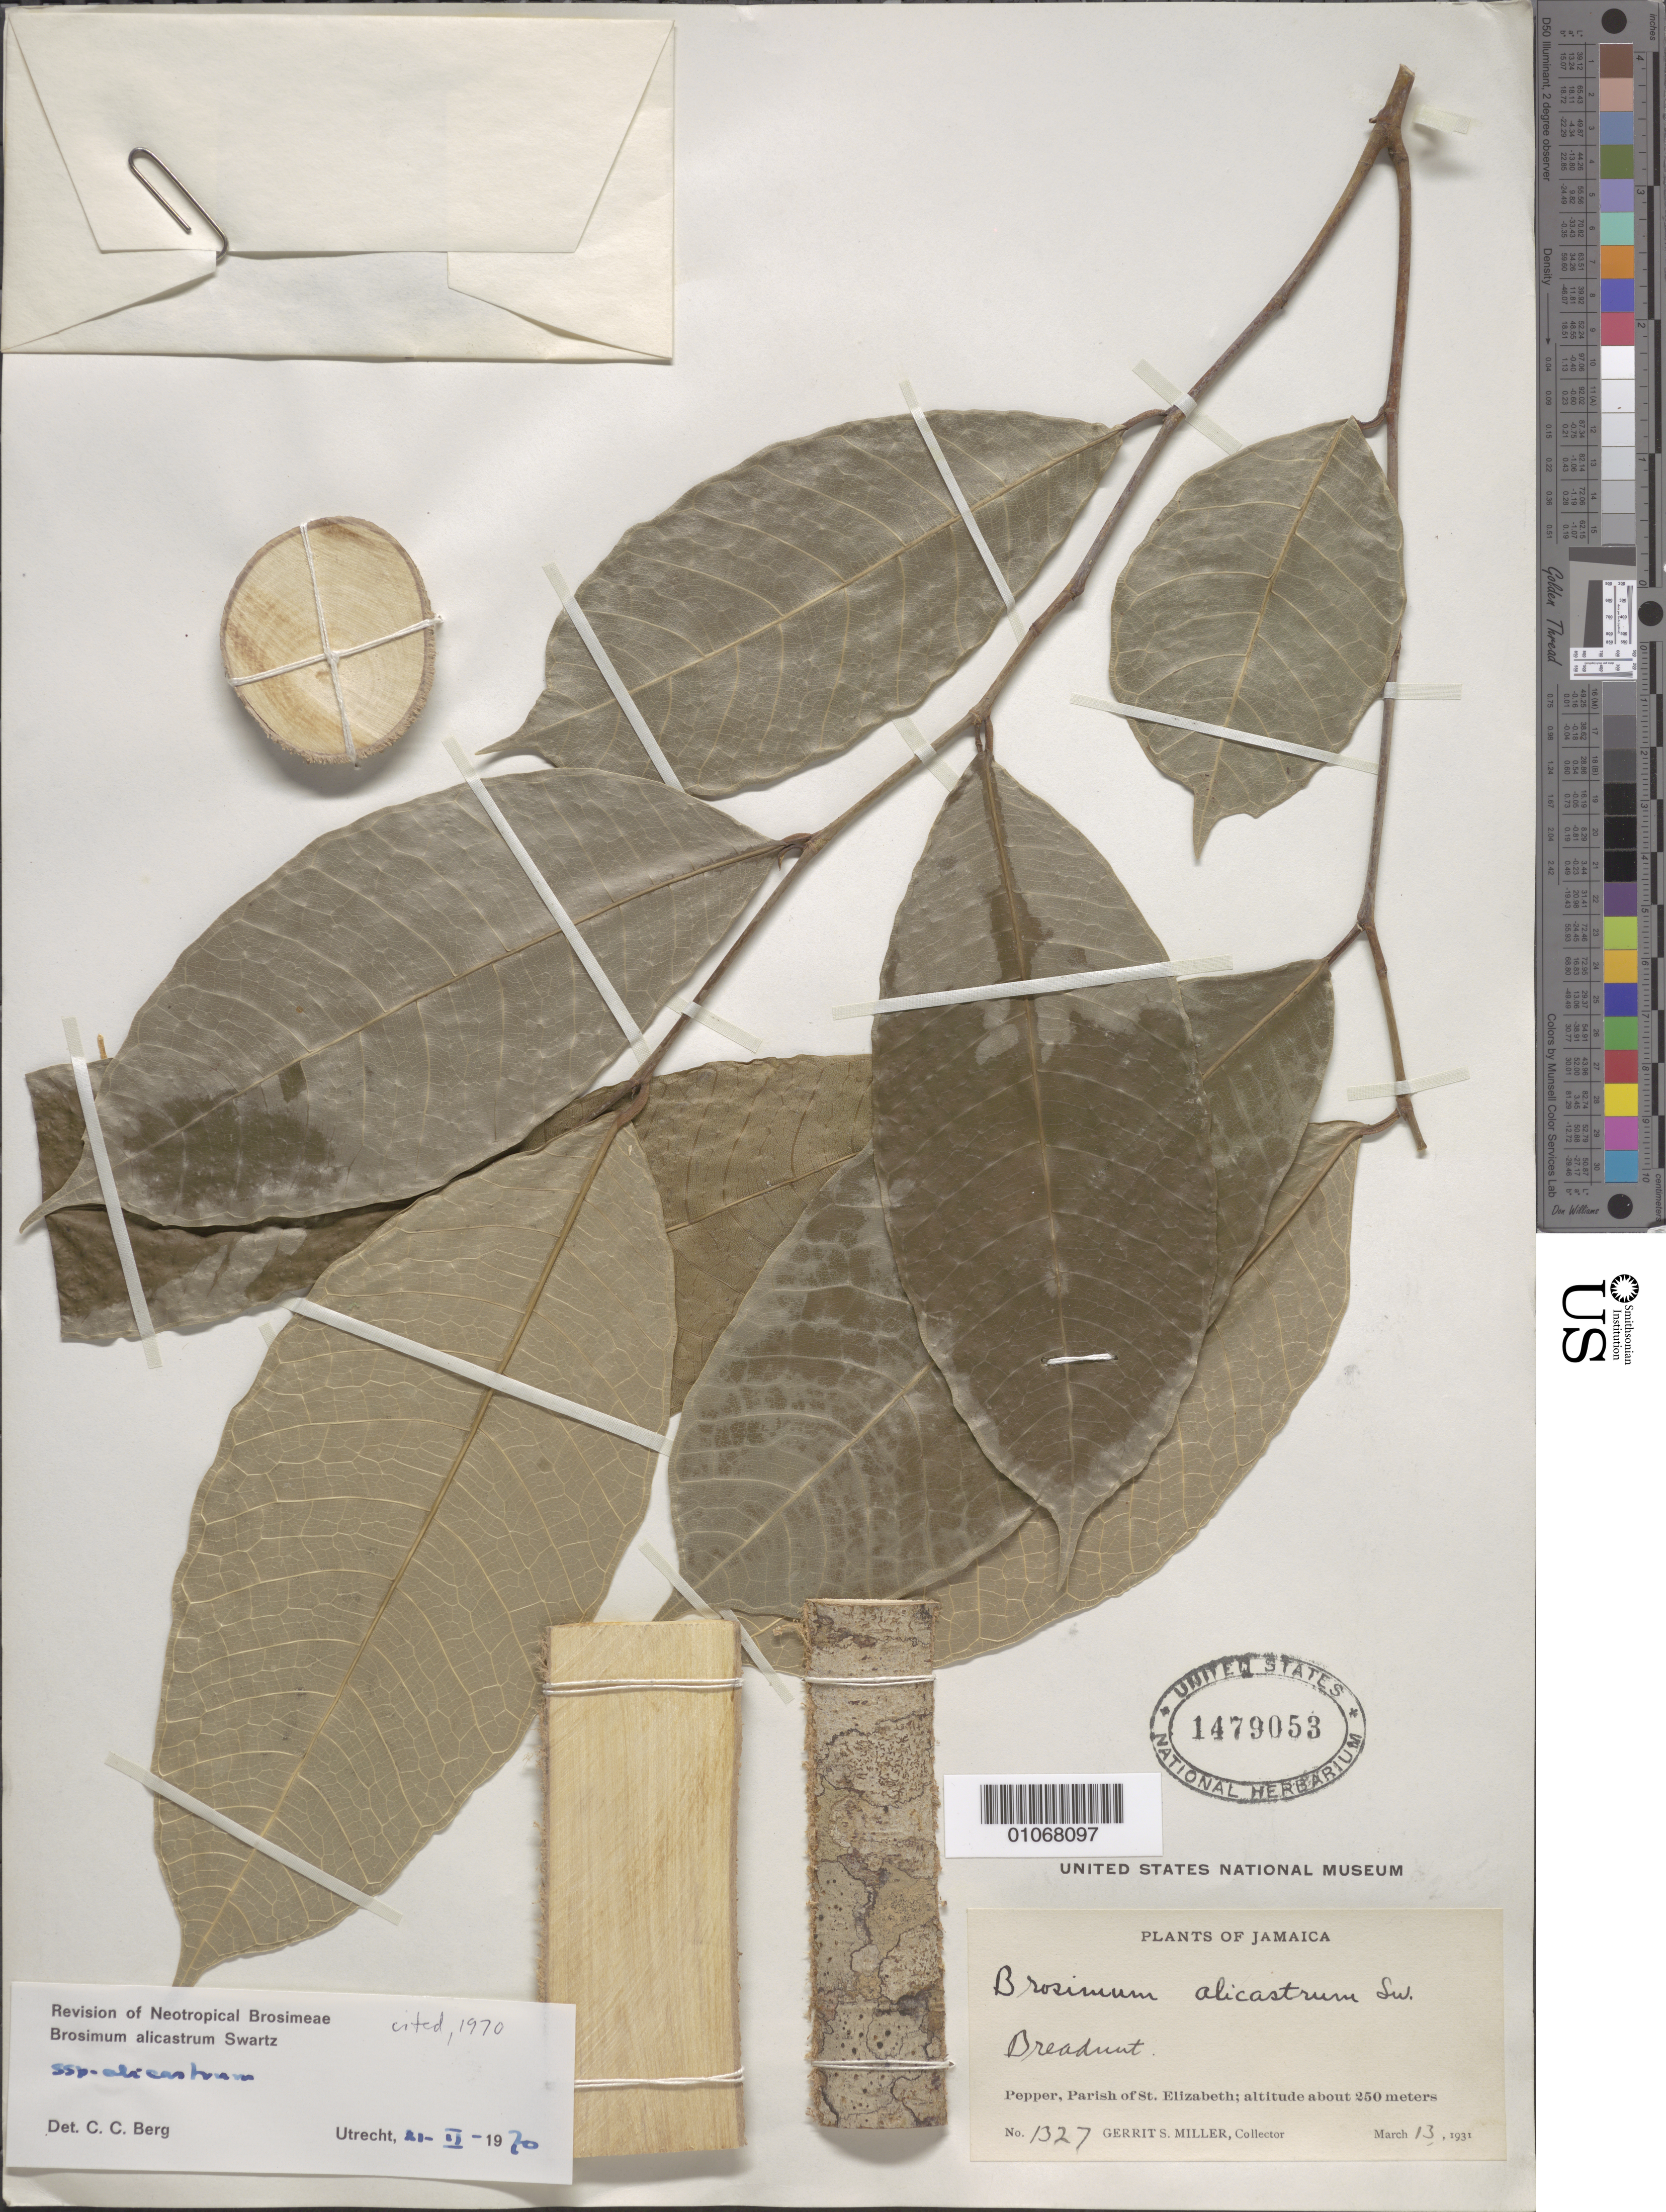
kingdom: Plantae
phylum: Tracheophyta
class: Magnoliopsida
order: Rosales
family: Moraceae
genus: Brosimum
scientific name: Brosimum alicastrum subsp. alicastrum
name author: Sw.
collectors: G. S. Miller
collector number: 1327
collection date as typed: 13 Mar 1931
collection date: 1931-03-13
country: Jamaica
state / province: Saint Elizabeth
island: Jamaica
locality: Pepper.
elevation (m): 250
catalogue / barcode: US 1479053